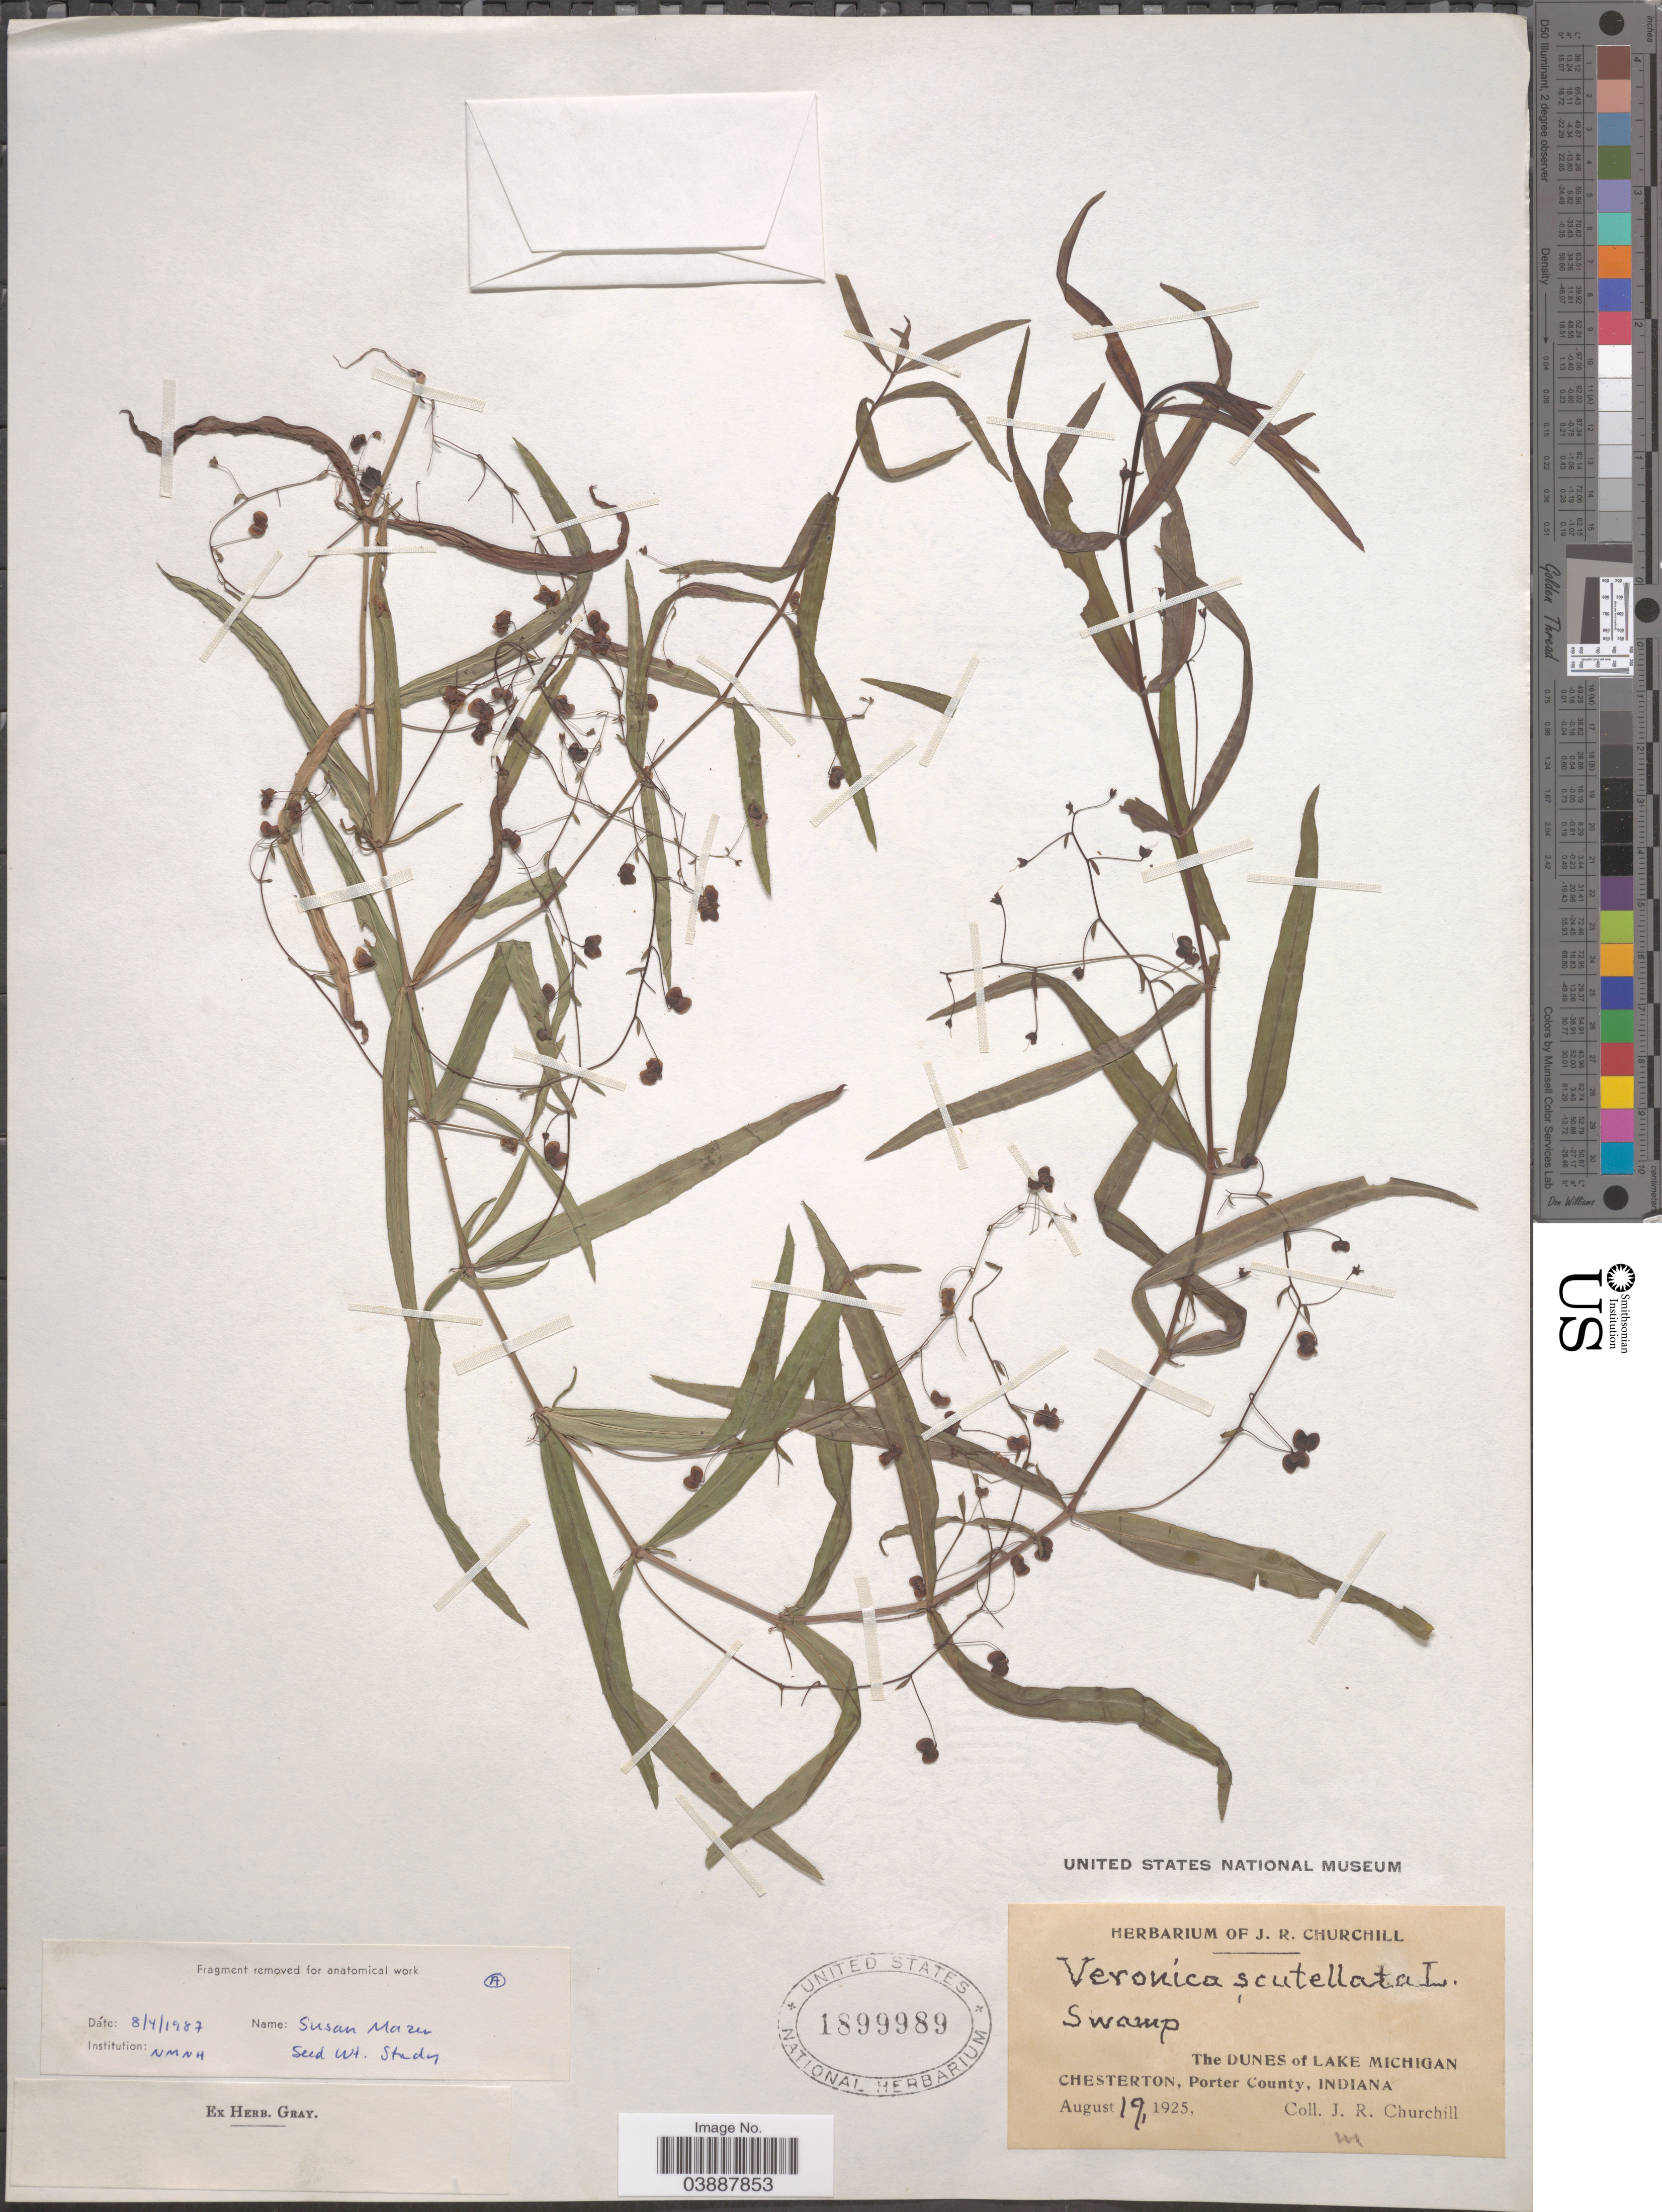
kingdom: Plantae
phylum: Tracheophyta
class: Magnoliopsida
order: Lamiales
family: Plantaginaceae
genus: Veronica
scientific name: Veronica scutellata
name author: L.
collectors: J. Churchill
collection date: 1925-08-19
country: United States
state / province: Indiana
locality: The Dunes of Lake Michigan. Chesterton, Porter County.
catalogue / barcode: US 1899989